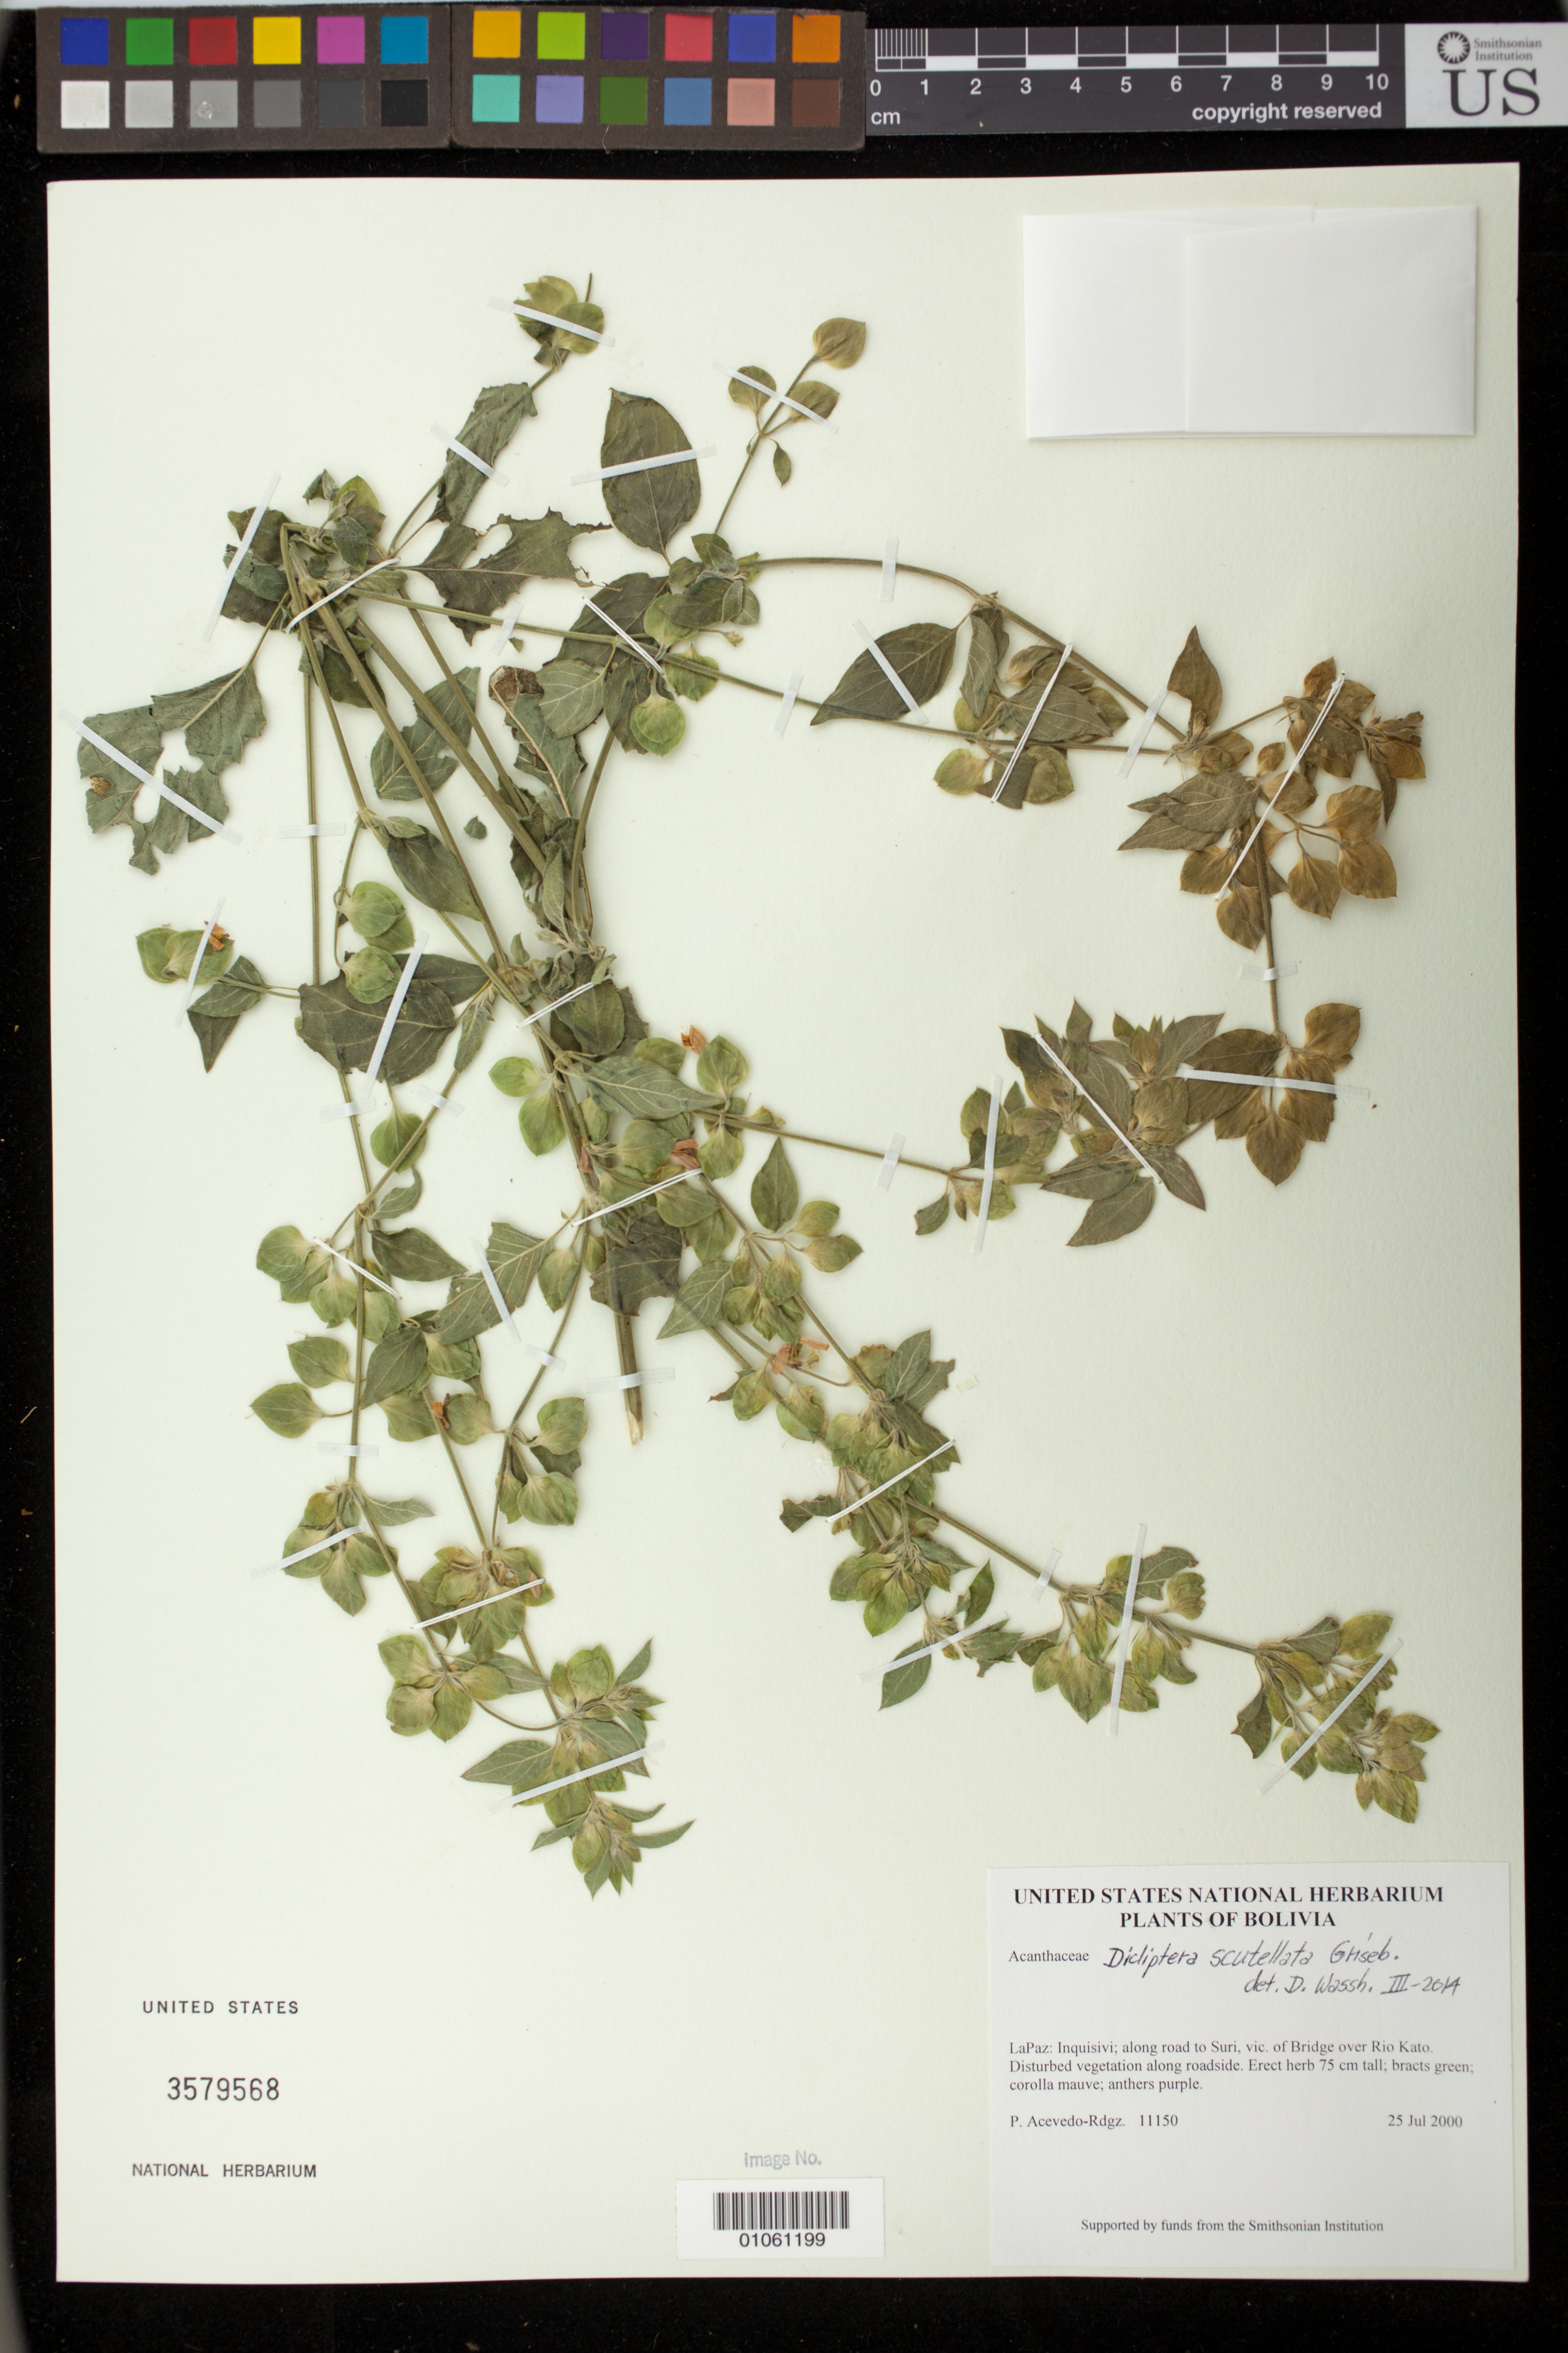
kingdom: Plantae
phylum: Tracheophyta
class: Magnoliopsida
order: Lamiales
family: Acanthaceae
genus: Dicliptera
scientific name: Dicliptera scutellata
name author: Griseb.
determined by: Wasshausen, Dieter C., (BOT), Smithsonian Institution - National Museum of Natural History (UNITED STATES)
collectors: P. Acevedo-Rodr.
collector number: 11150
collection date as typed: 25 Jul 2000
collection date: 2000-07-25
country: Bolivia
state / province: La Paz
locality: LaPaz: Inquisivi; along road to Suri, vic. of Bridge over Rio Kato.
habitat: Disturbed vegetation along roadside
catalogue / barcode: US 3579568